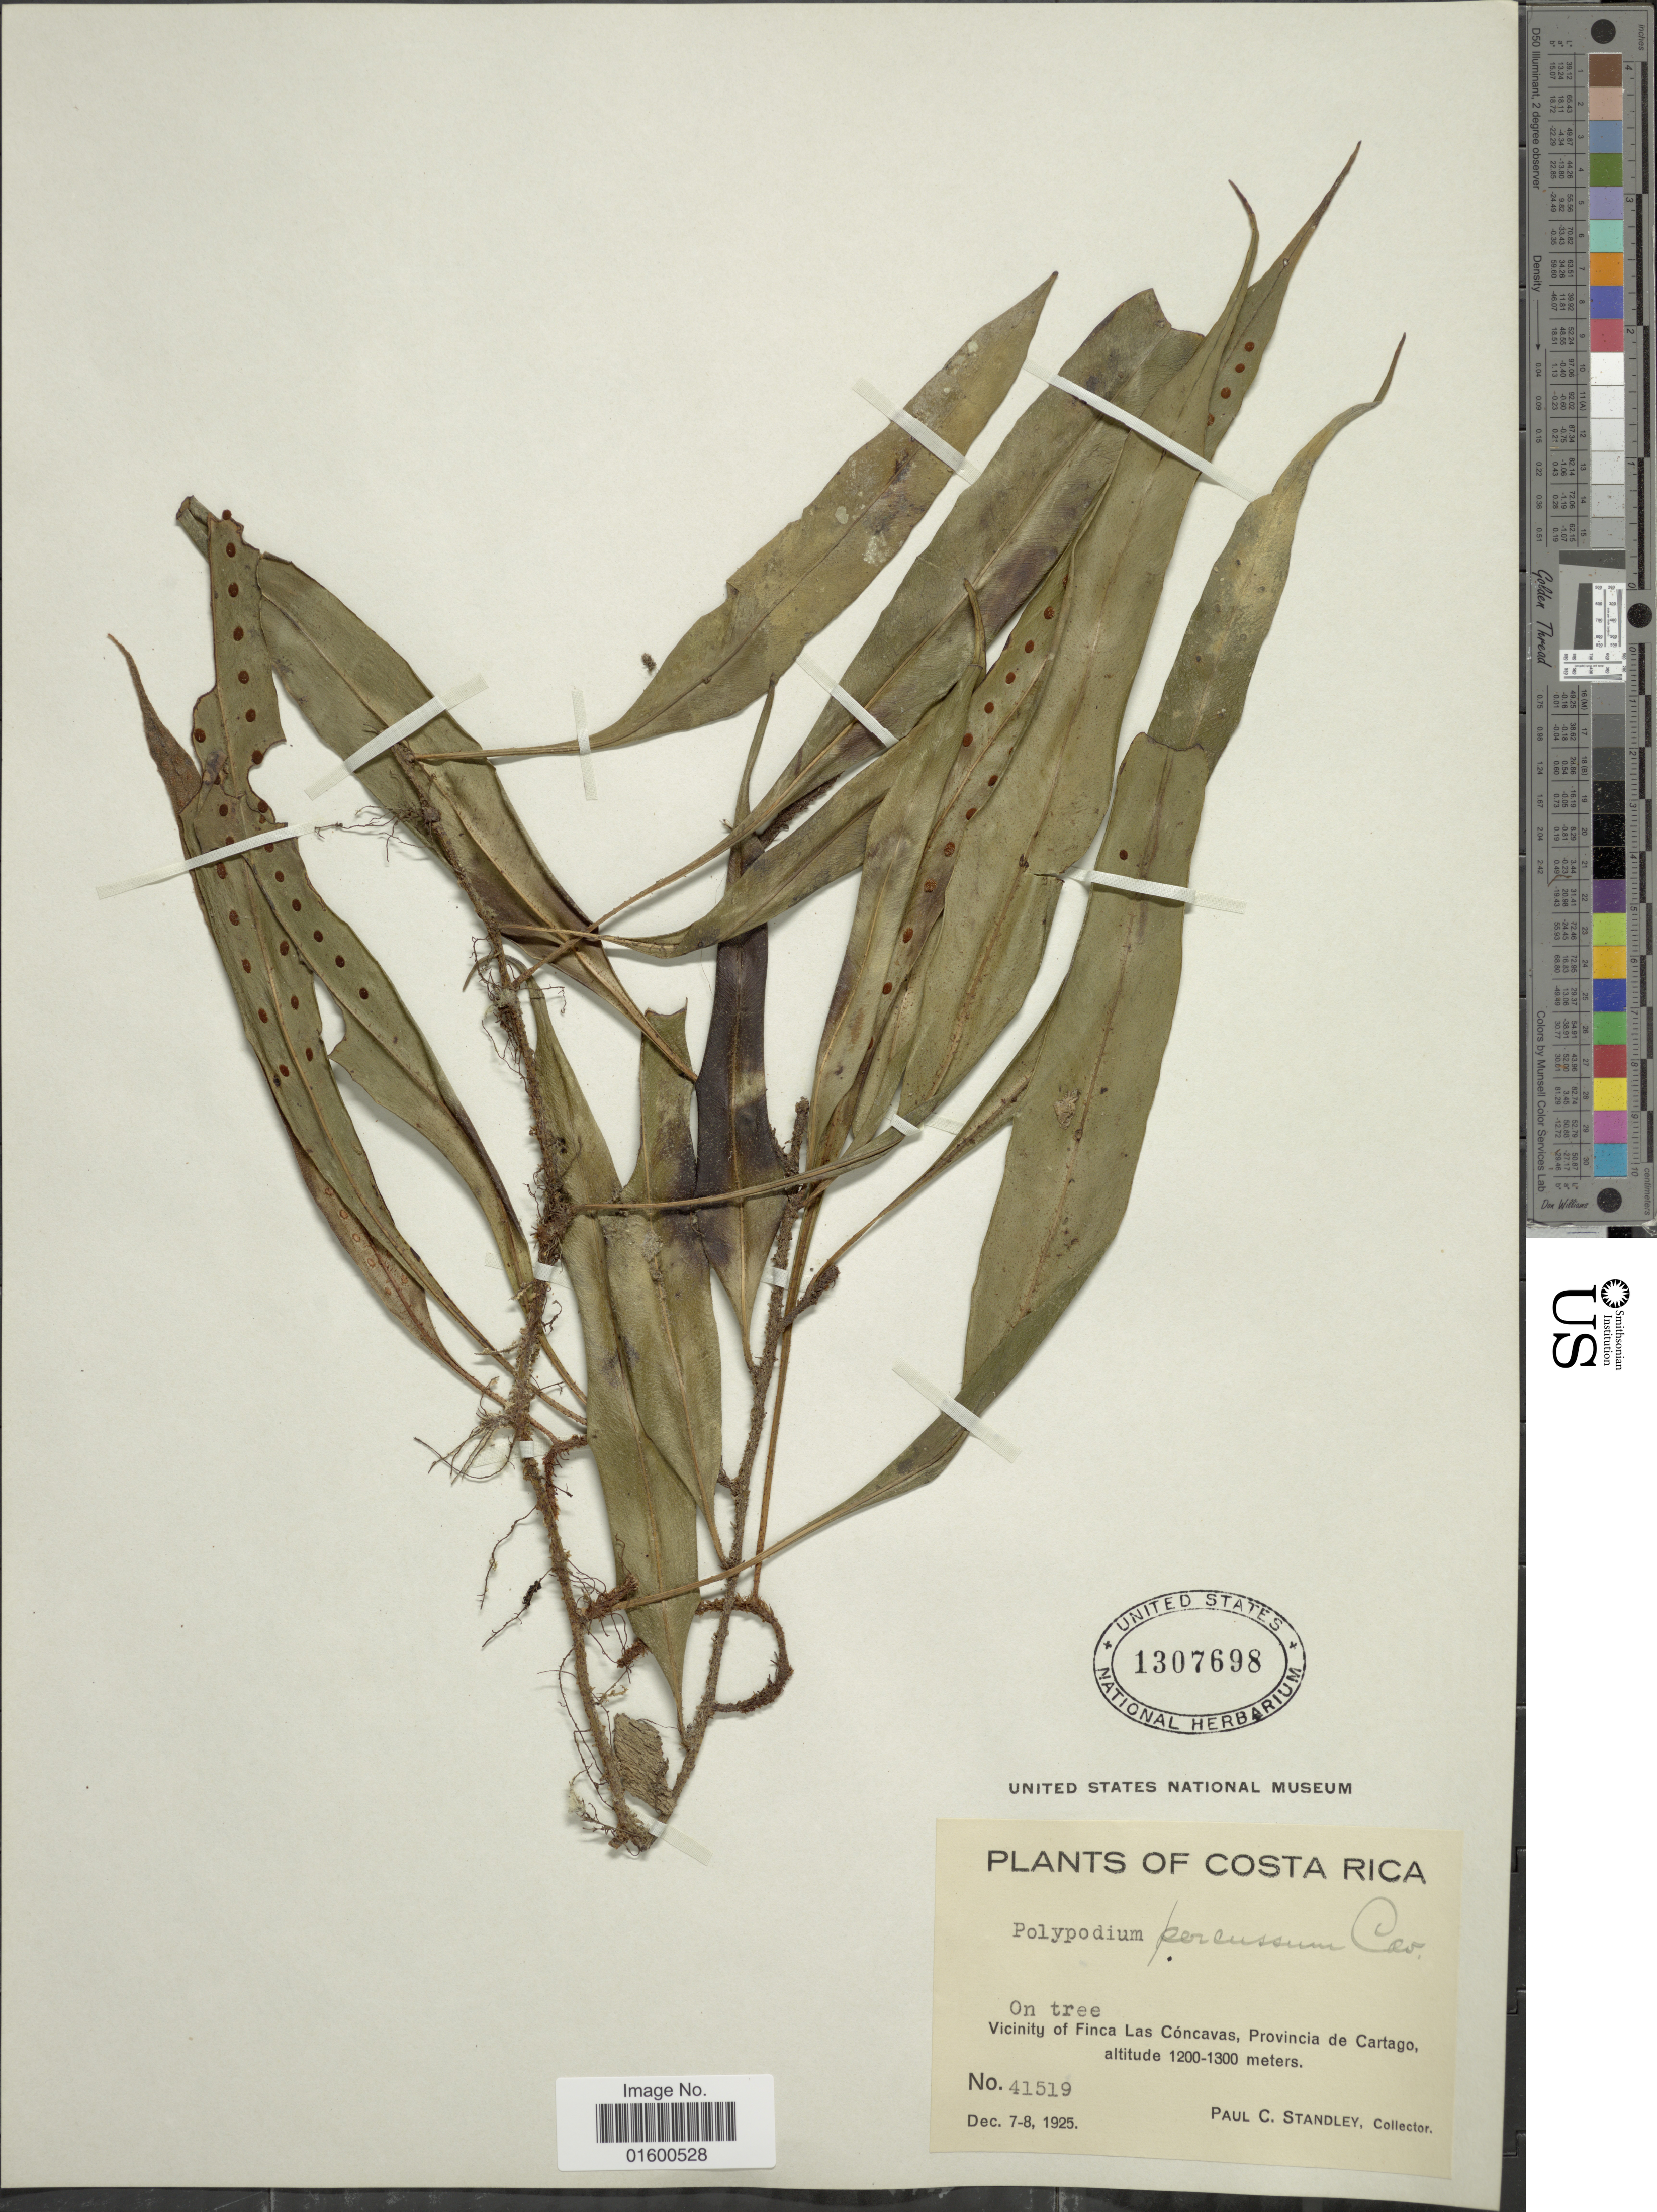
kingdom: Plantae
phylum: Tracheophyta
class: Polypodiopsida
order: Polypodiales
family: Polypodiaceae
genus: Microgramma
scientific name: Microgramma percussa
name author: (Cav.) de la Sota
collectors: P. C. Standley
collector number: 41519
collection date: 1925-12-07/1925-12-08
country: Costa Rica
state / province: Cartago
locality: Vicinity of Finca Las Concavas, Provincia de Cartago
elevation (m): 1200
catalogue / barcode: US 1307698